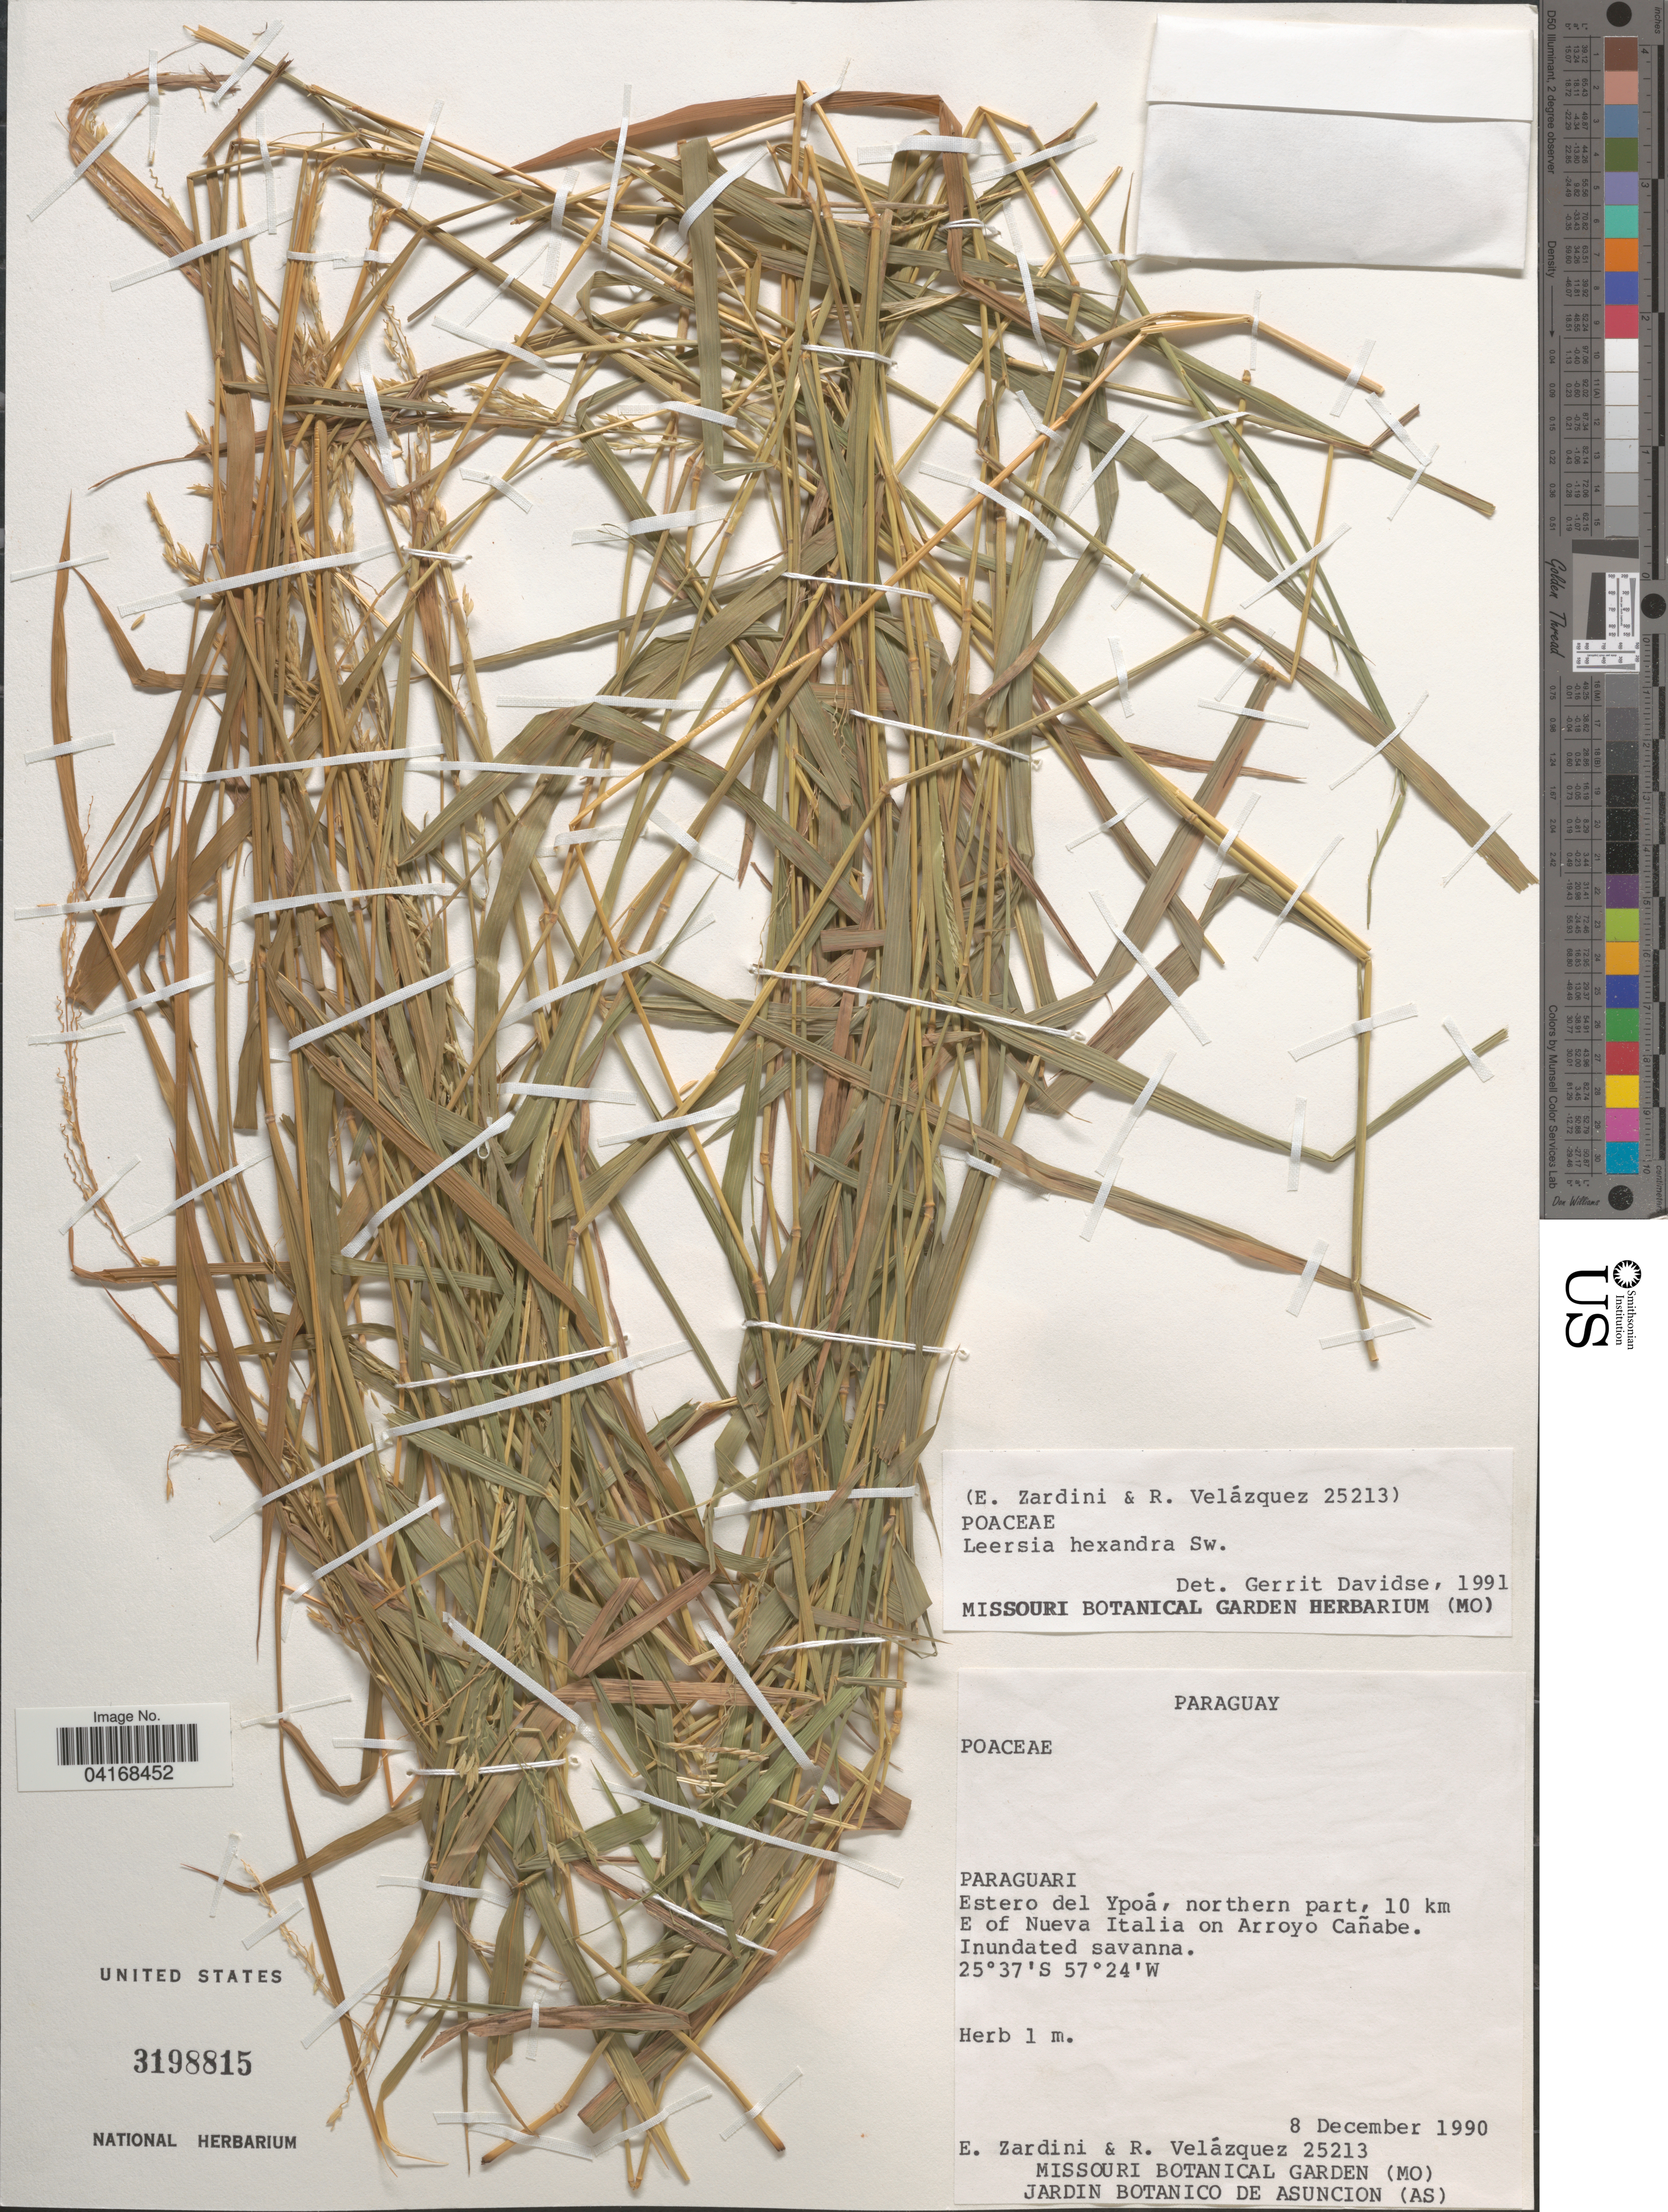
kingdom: Plantae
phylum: Tracheophyta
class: Liliopsida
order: Poales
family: Poaceae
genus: Leersia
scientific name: Leersia hexandra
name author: Sw.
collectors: E. Zardini & R. Velázquez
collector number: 25213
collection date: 1990-12-08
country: Paraguay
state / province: Paraguari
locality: Estero del Ypoá, northern part, 10 km E of Nueva Italia on Arroyo Cañabe.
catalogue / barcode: US 3198815